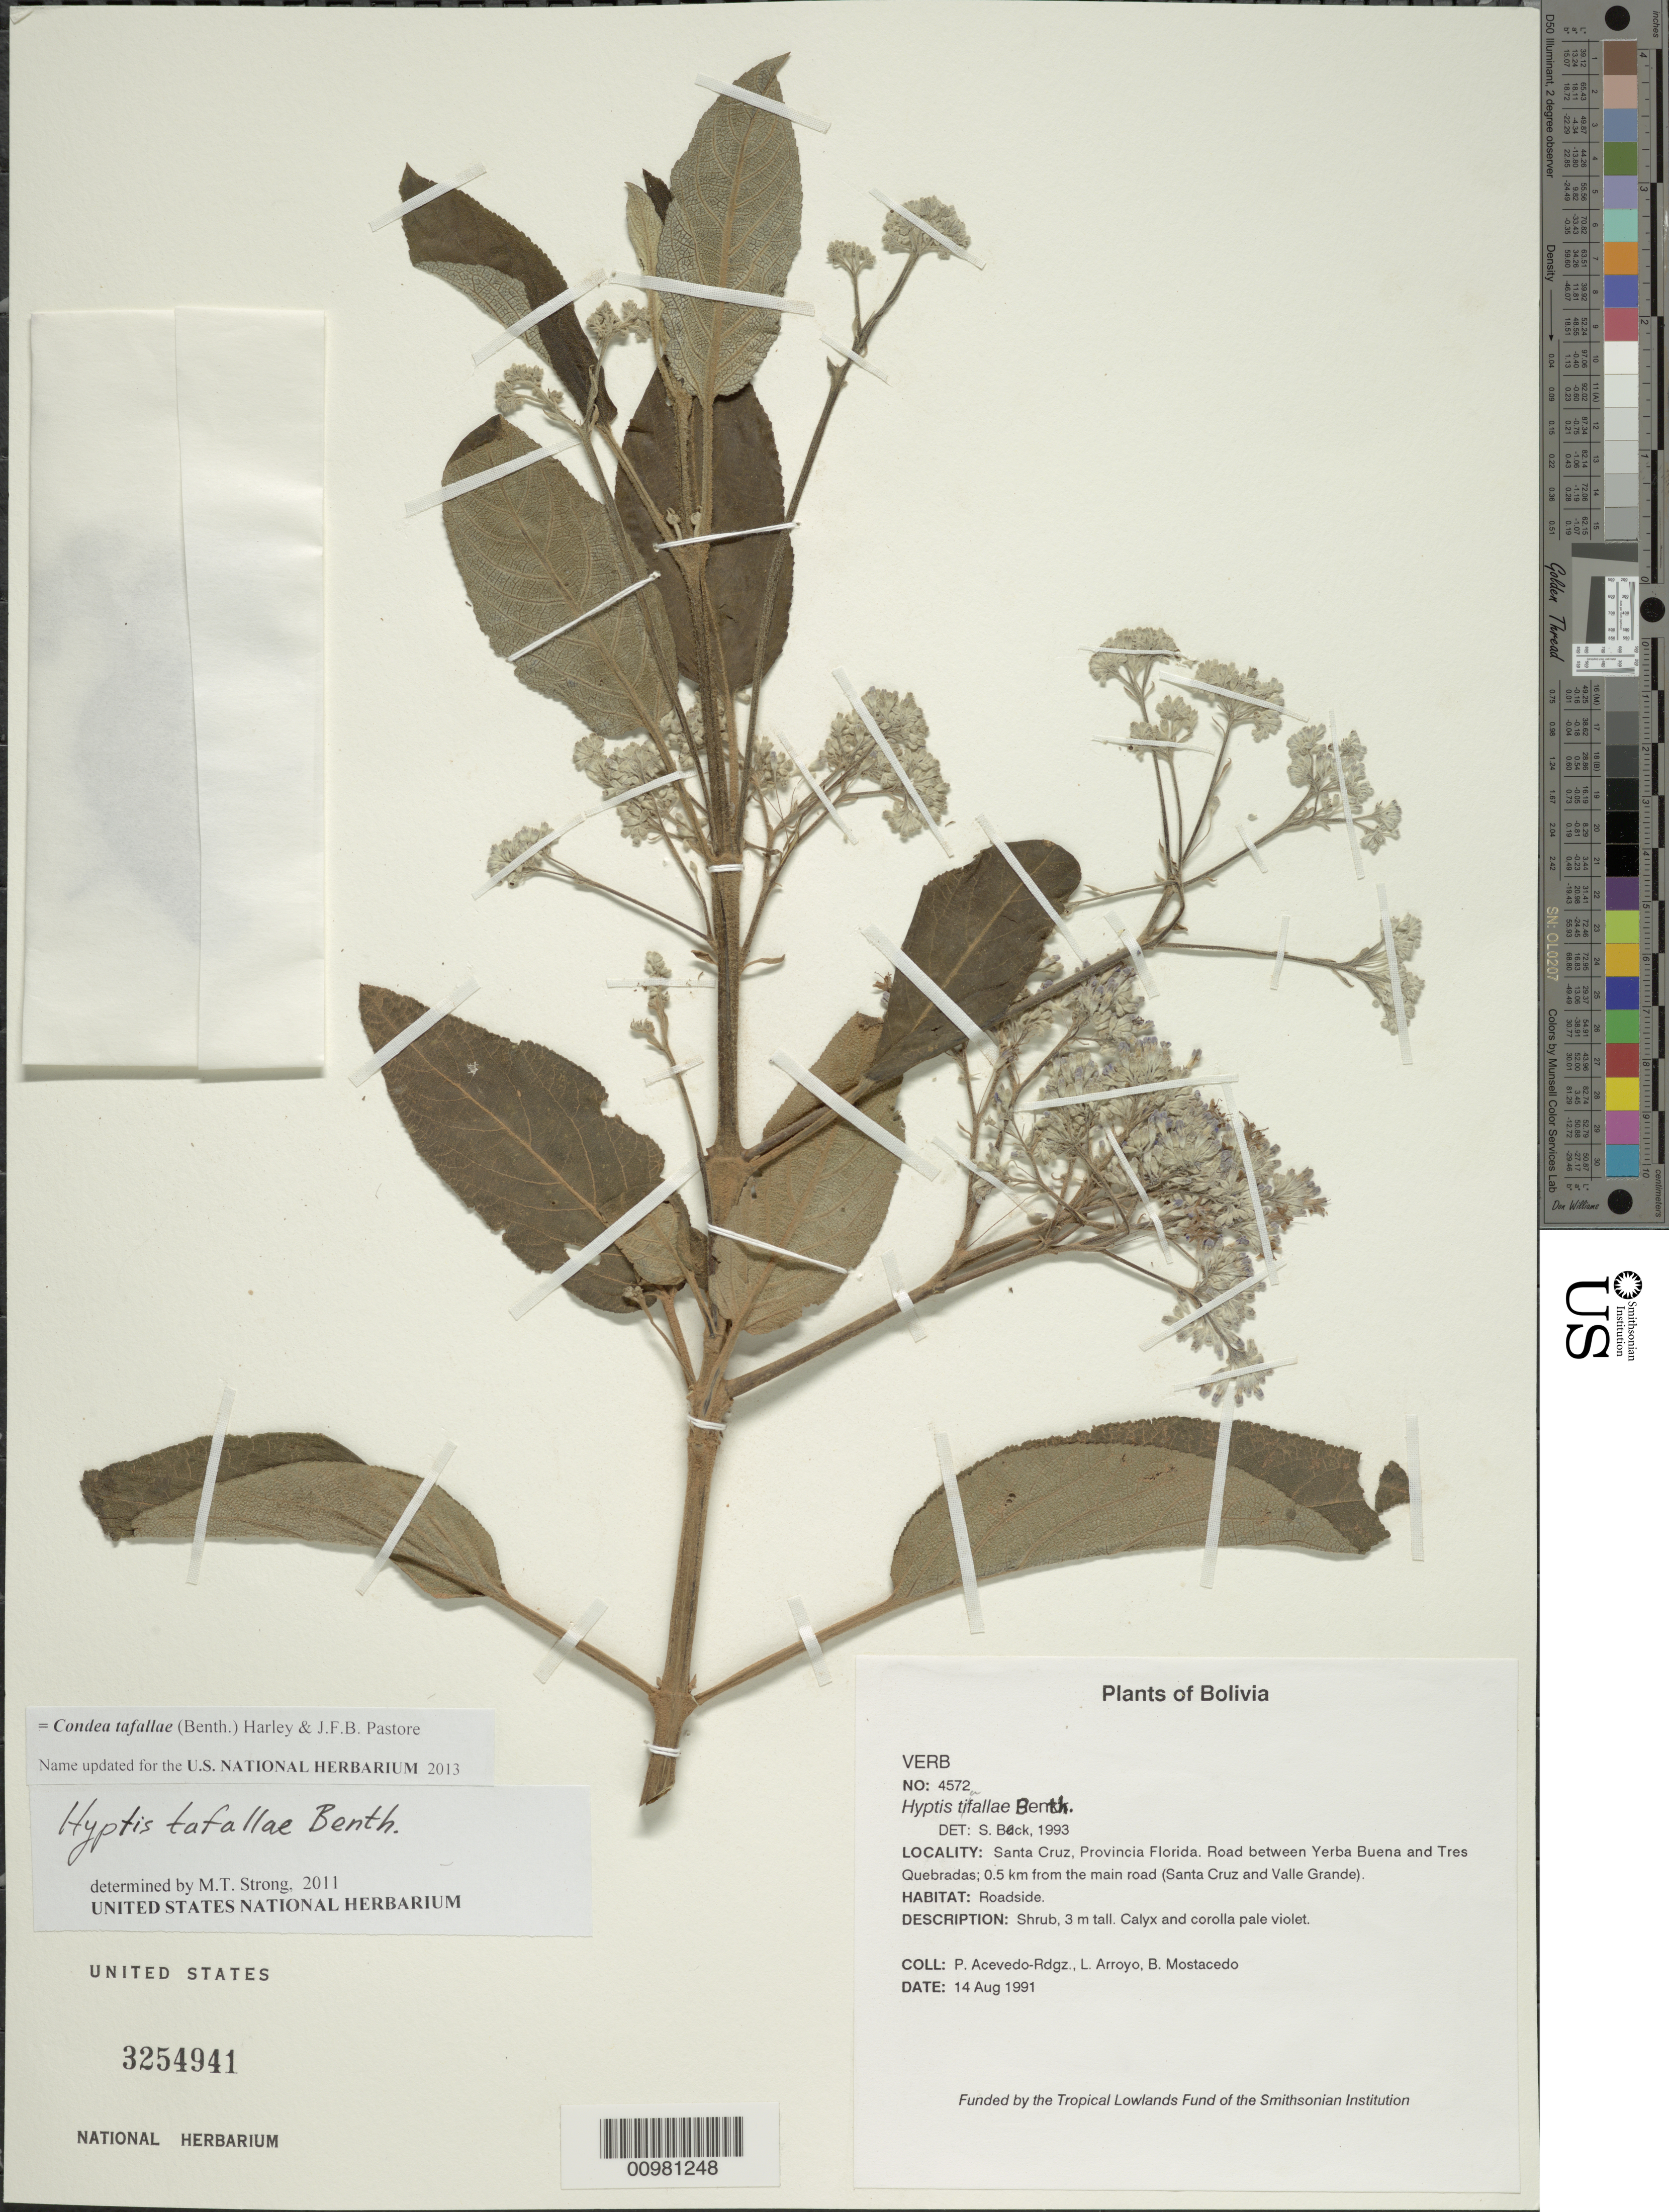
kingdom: Plantae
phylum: Tracheophyta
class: Magnoliopsida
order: Lamiales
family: Lamiaceae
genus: Hyptis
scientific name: Hyptis tafallae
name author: Benth.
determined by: Beck, S. G.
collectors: P. Acevedo-Rodr., L. Arroyo & B. Mostacedo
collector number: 4572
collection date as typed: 14 Aug 1991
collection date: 1991-08-14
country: Bolivia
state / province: Santa Cruz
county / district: Florida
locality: Depart. Santa Cruz, Provincia Florida. Road between Yerba Buena and Tres Quebradas; 0.5 km from the main road (Depart. Santa Cruz and Valle Grande).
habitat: Roadside.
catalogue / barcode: US 3254941